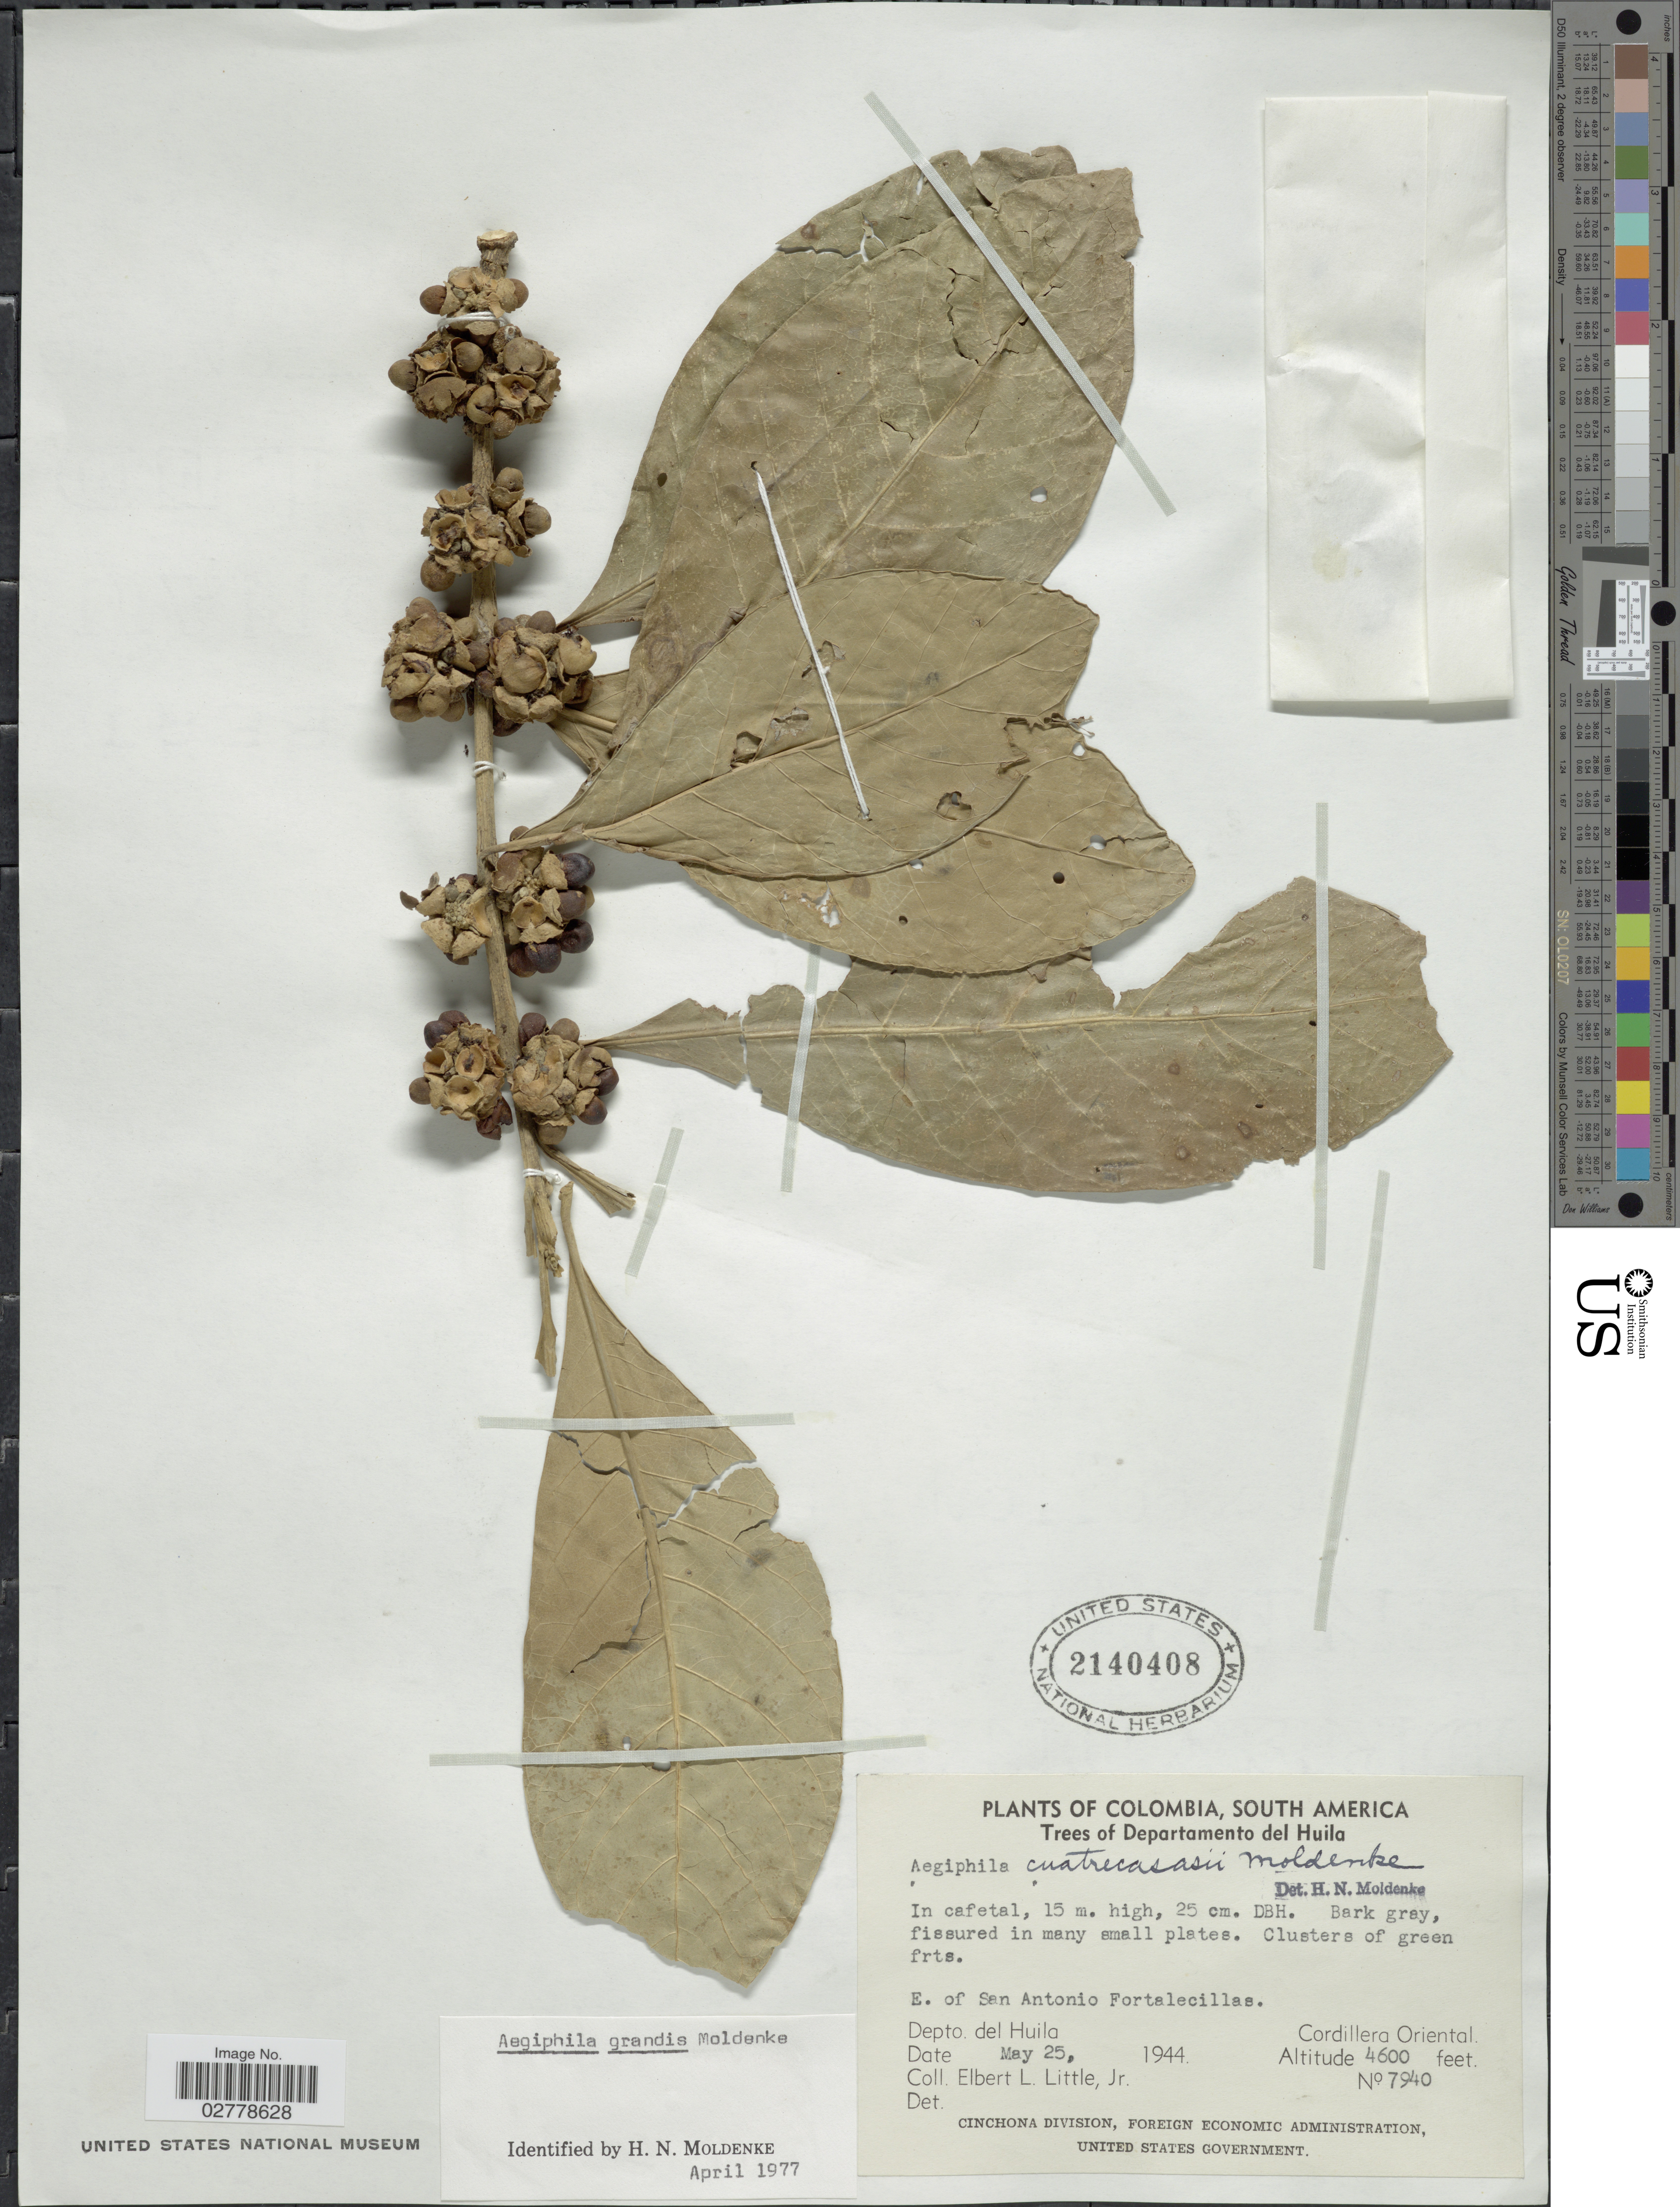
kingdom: Plantae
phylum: Tracheophyta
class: Magnoliopsida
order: Lamiales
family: Lamiaceae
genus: Aegiphila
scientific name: Aegiphila grandis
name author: Moldenke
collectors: E. L. Little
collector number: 7940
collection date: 1944-05-25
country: Colombia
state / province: Huila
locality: Trees of Departamento del Huila. E. of San Antonio Fortalecillas. Depto. del Huila. Cordillera Oriental.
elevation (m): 1402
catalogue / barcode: US 2140408